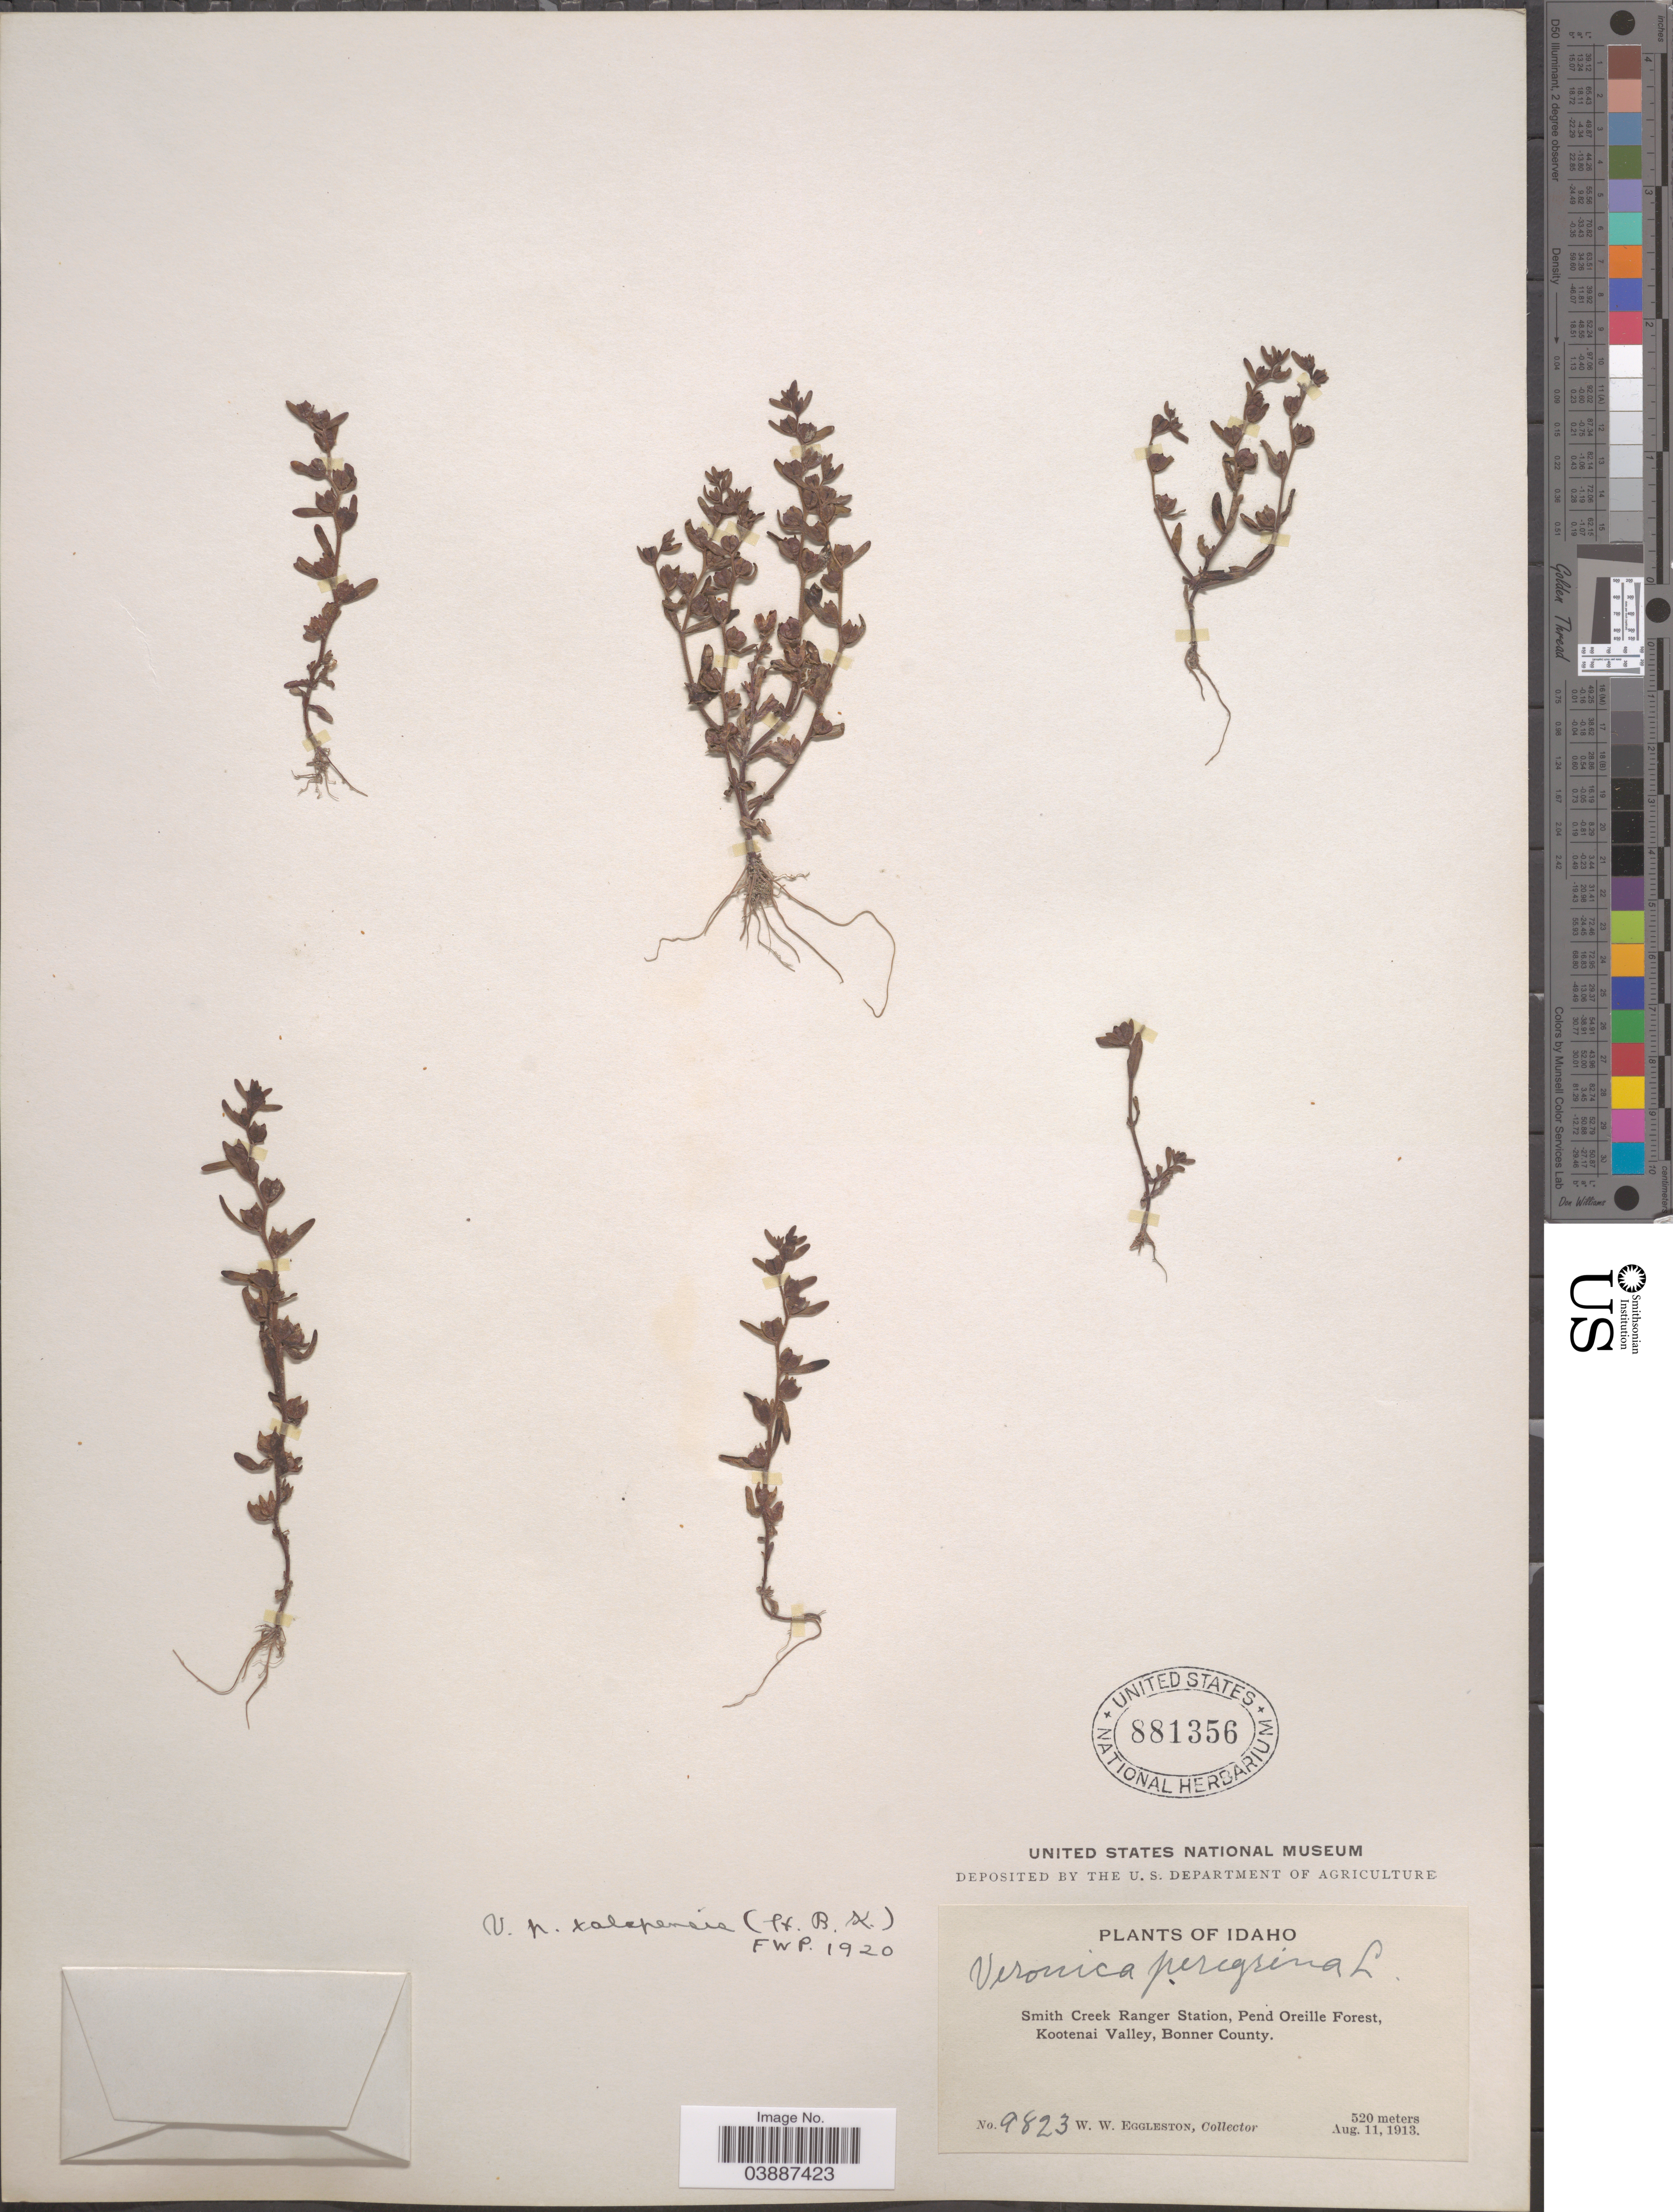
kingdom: Plantae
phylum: Tracheophyta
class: Magnoliopsida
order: Lamiales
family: Plantaginaceae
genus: Veronica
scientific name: Veronica peregrina var. xalapensis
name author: Kunth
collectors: W. W. Eggleston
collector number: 9823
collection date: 1913-08-11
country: United States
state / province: Idaho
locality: Smith Creek Ranger Station, Pend Oreille Forest, Kootenai Valley, Bonner County.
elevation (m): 520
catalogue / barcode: US 881356